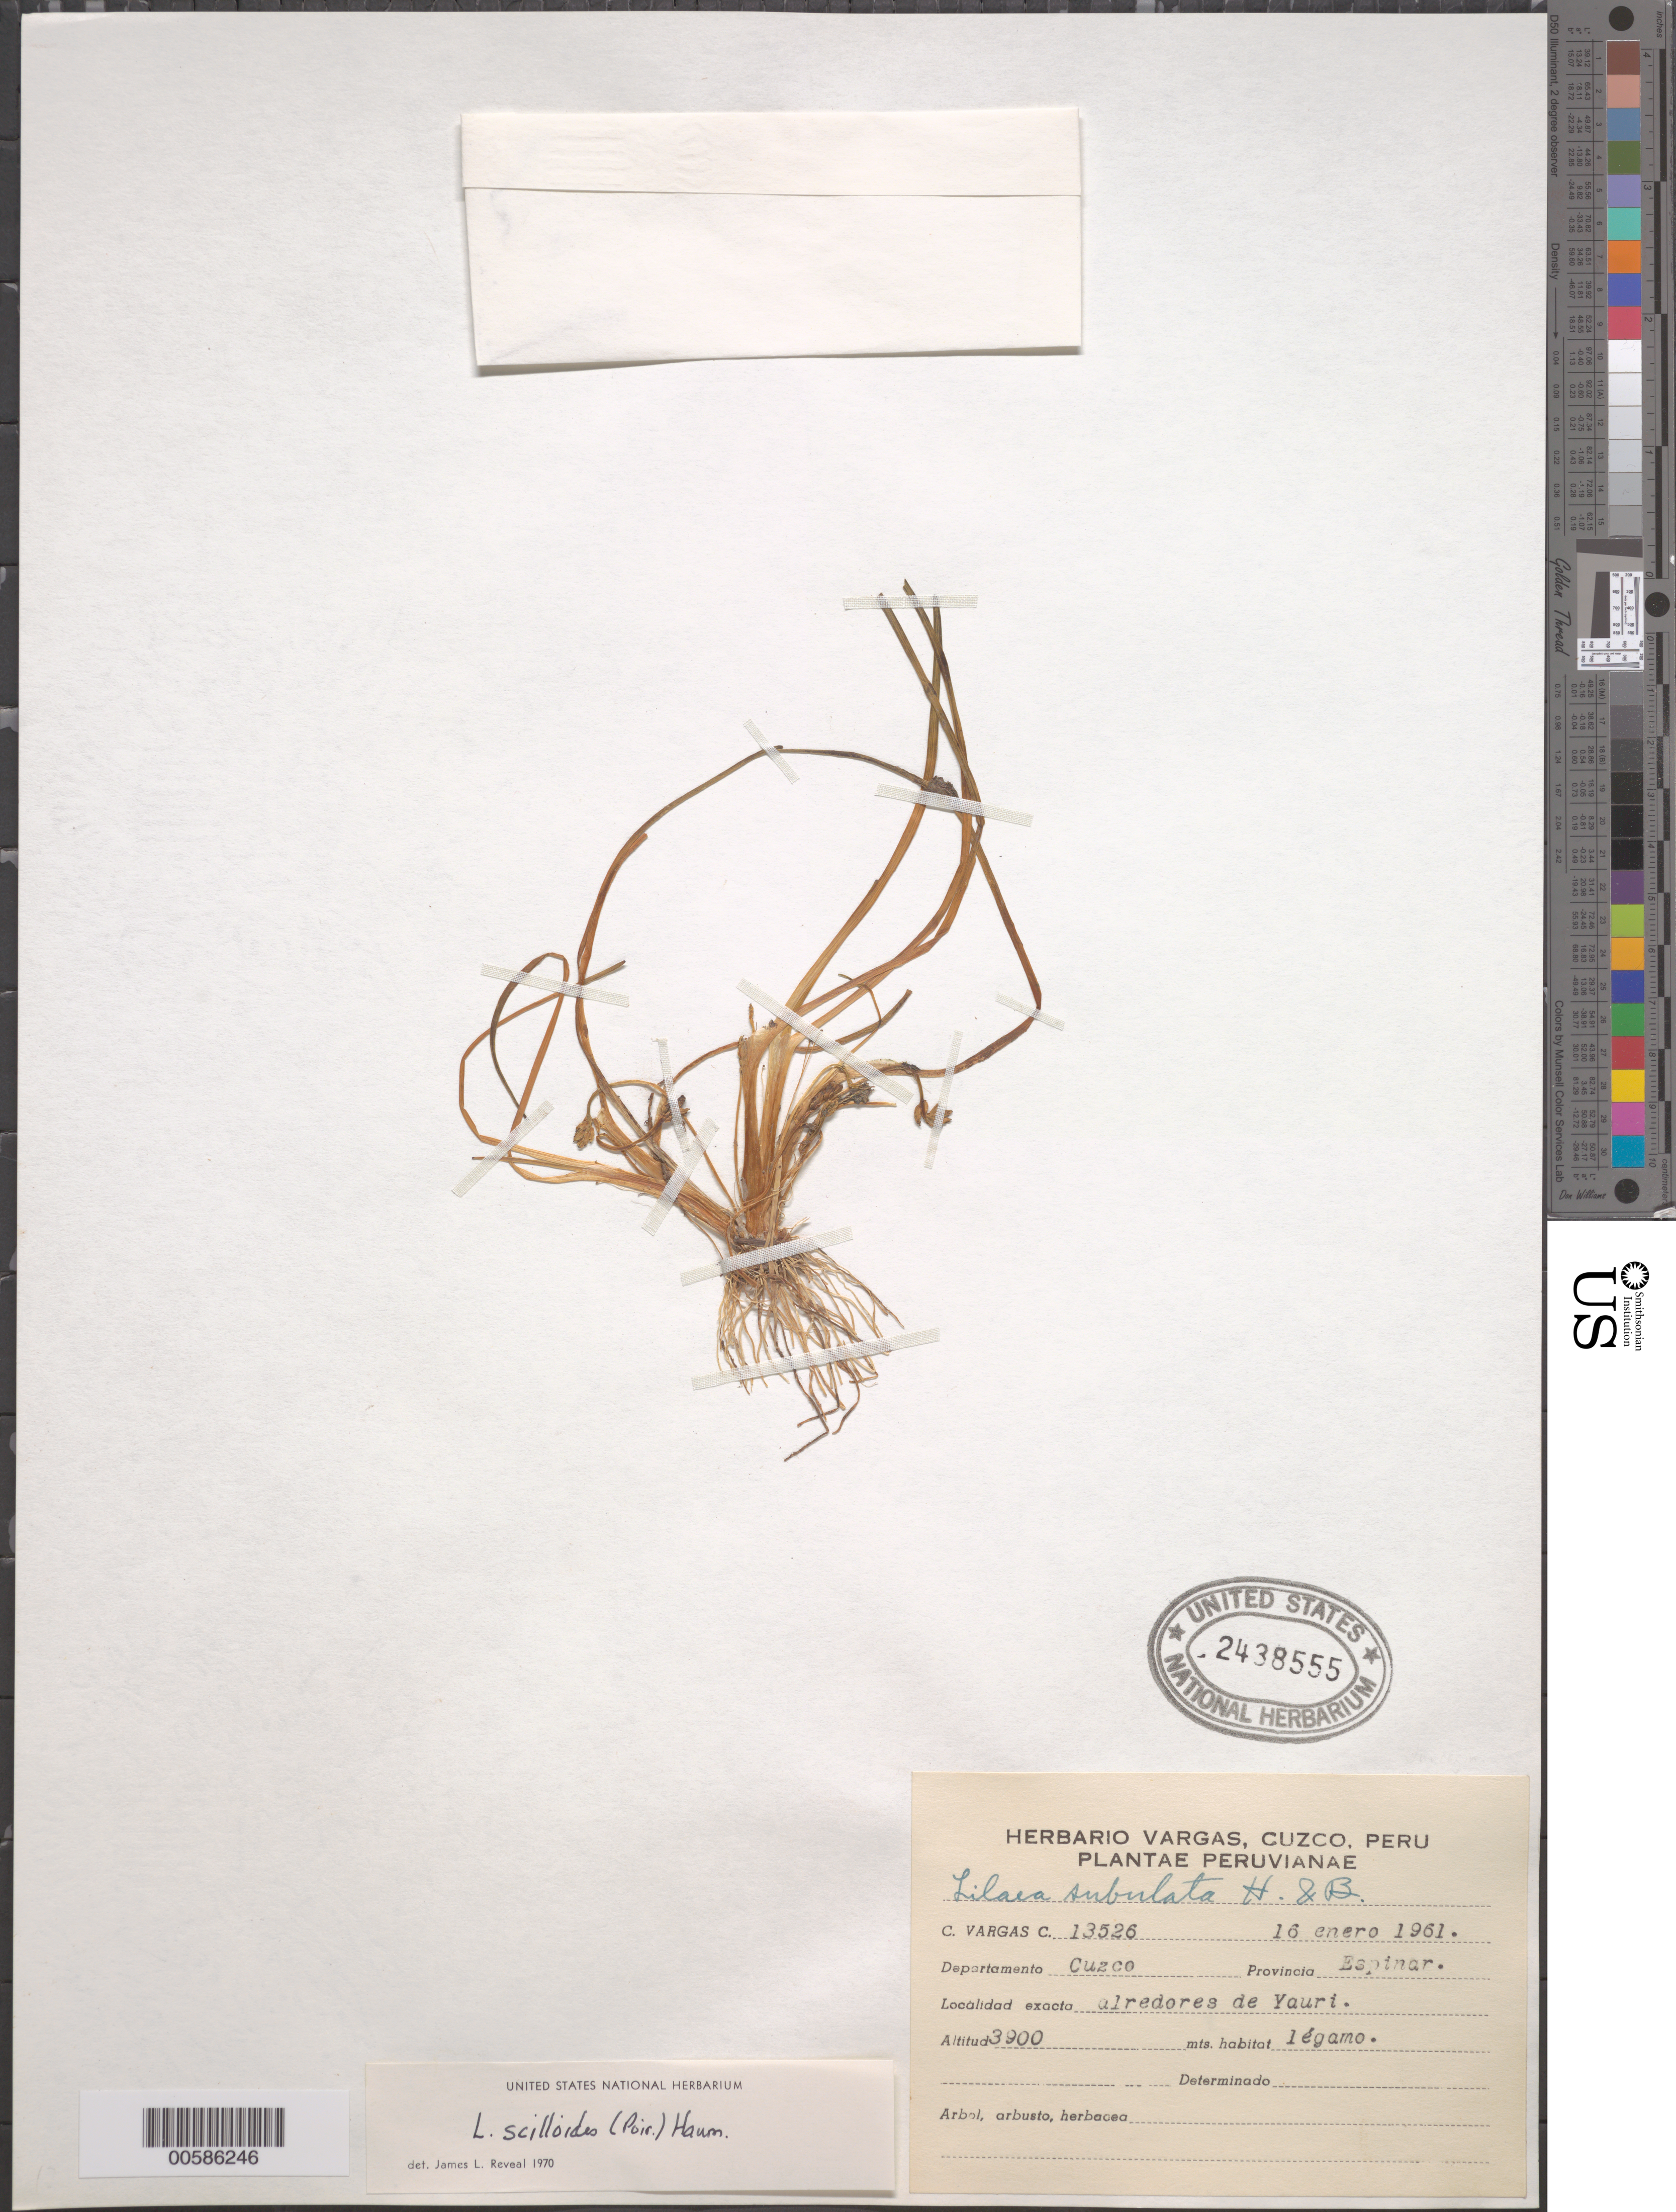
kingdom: Plantae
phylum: Tracheophyta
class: Liliopsida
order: Alismatales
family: Juncaginaceae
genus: Triglochin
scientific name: Triglochin scilloides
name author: (Poir.) Mering & Kadereit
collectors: C. Vargas Calderón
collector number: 13526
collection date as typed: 16 Jan 1961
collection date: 1961-01-16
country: Peru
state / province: Cusco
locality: Vargas, Yauri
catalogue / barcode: US 2438555